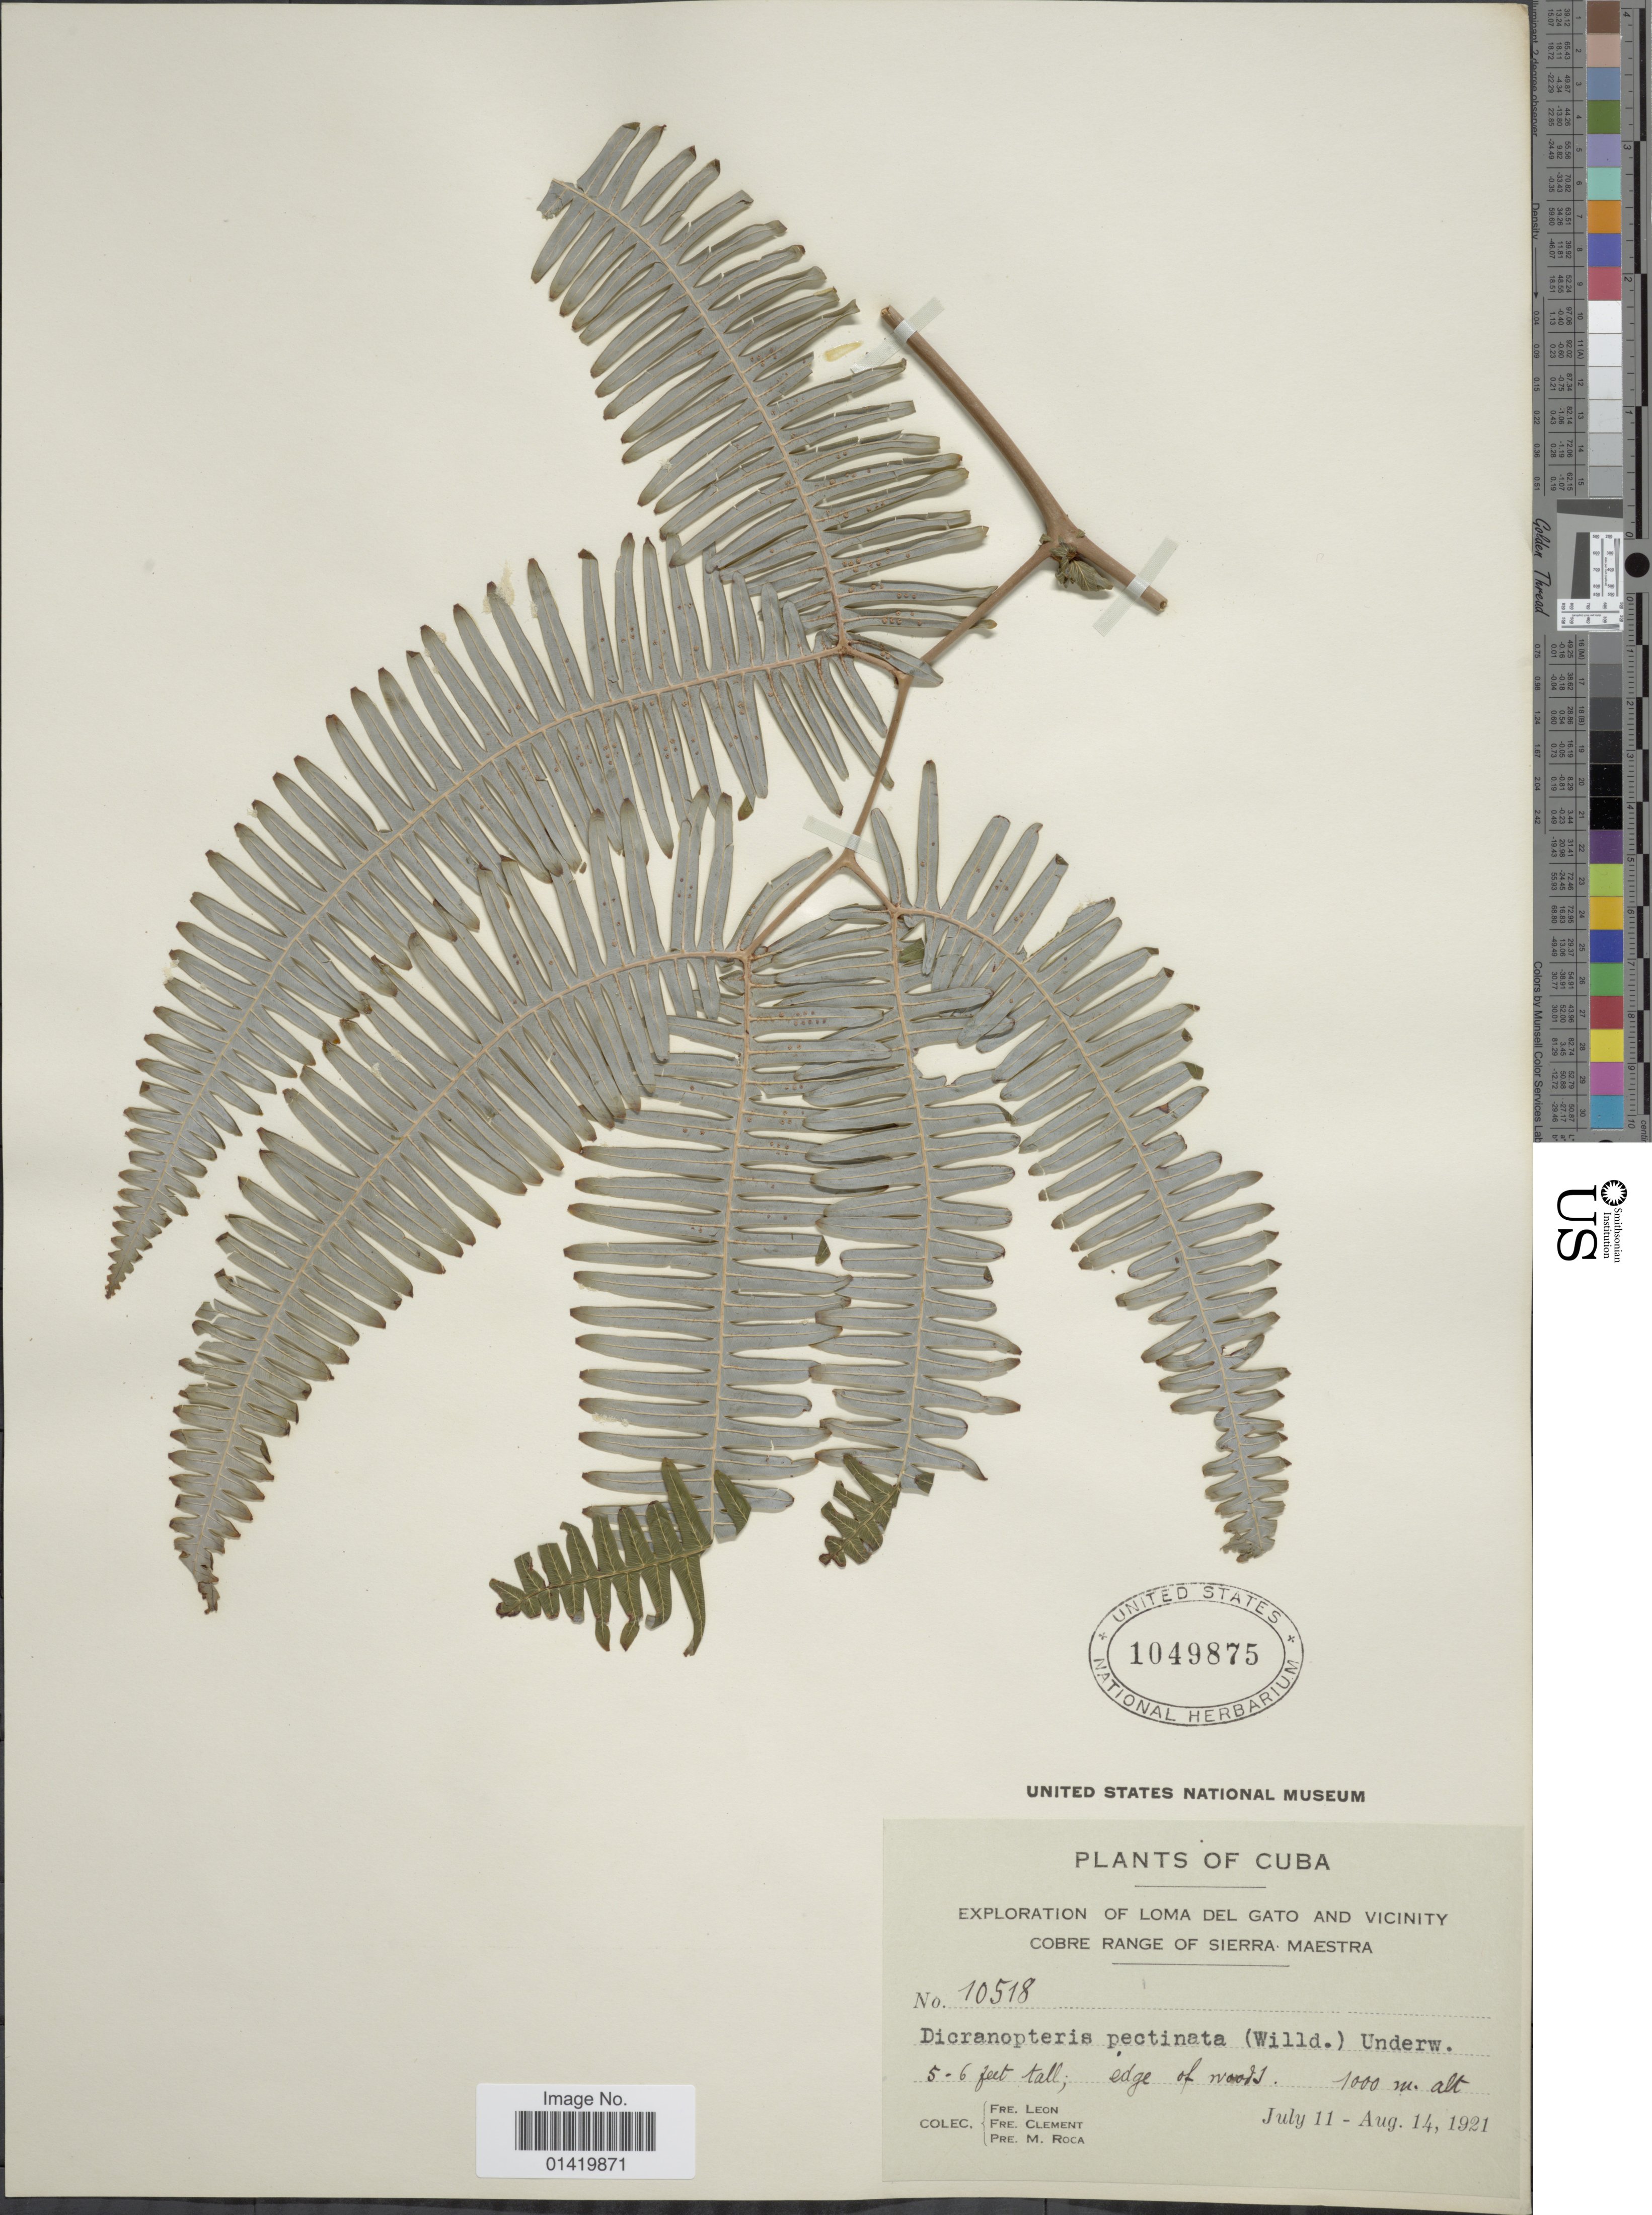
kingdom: Plantae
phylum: Tracheophyta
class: Polypodiopsida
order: Gleicheniales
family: Gleicheniaceae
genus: Gleichenella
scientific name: Gleichenella pectinata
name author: (Willd.) Ching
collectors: F. Leon, B. Clement & P. Roca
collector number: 10518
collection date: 1921-08-11/1921-08-14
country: Cuba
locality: Loma del Gato and Vicinity Cobre Range of Sierra Maestra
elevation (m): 1000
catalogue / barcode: US 1049875